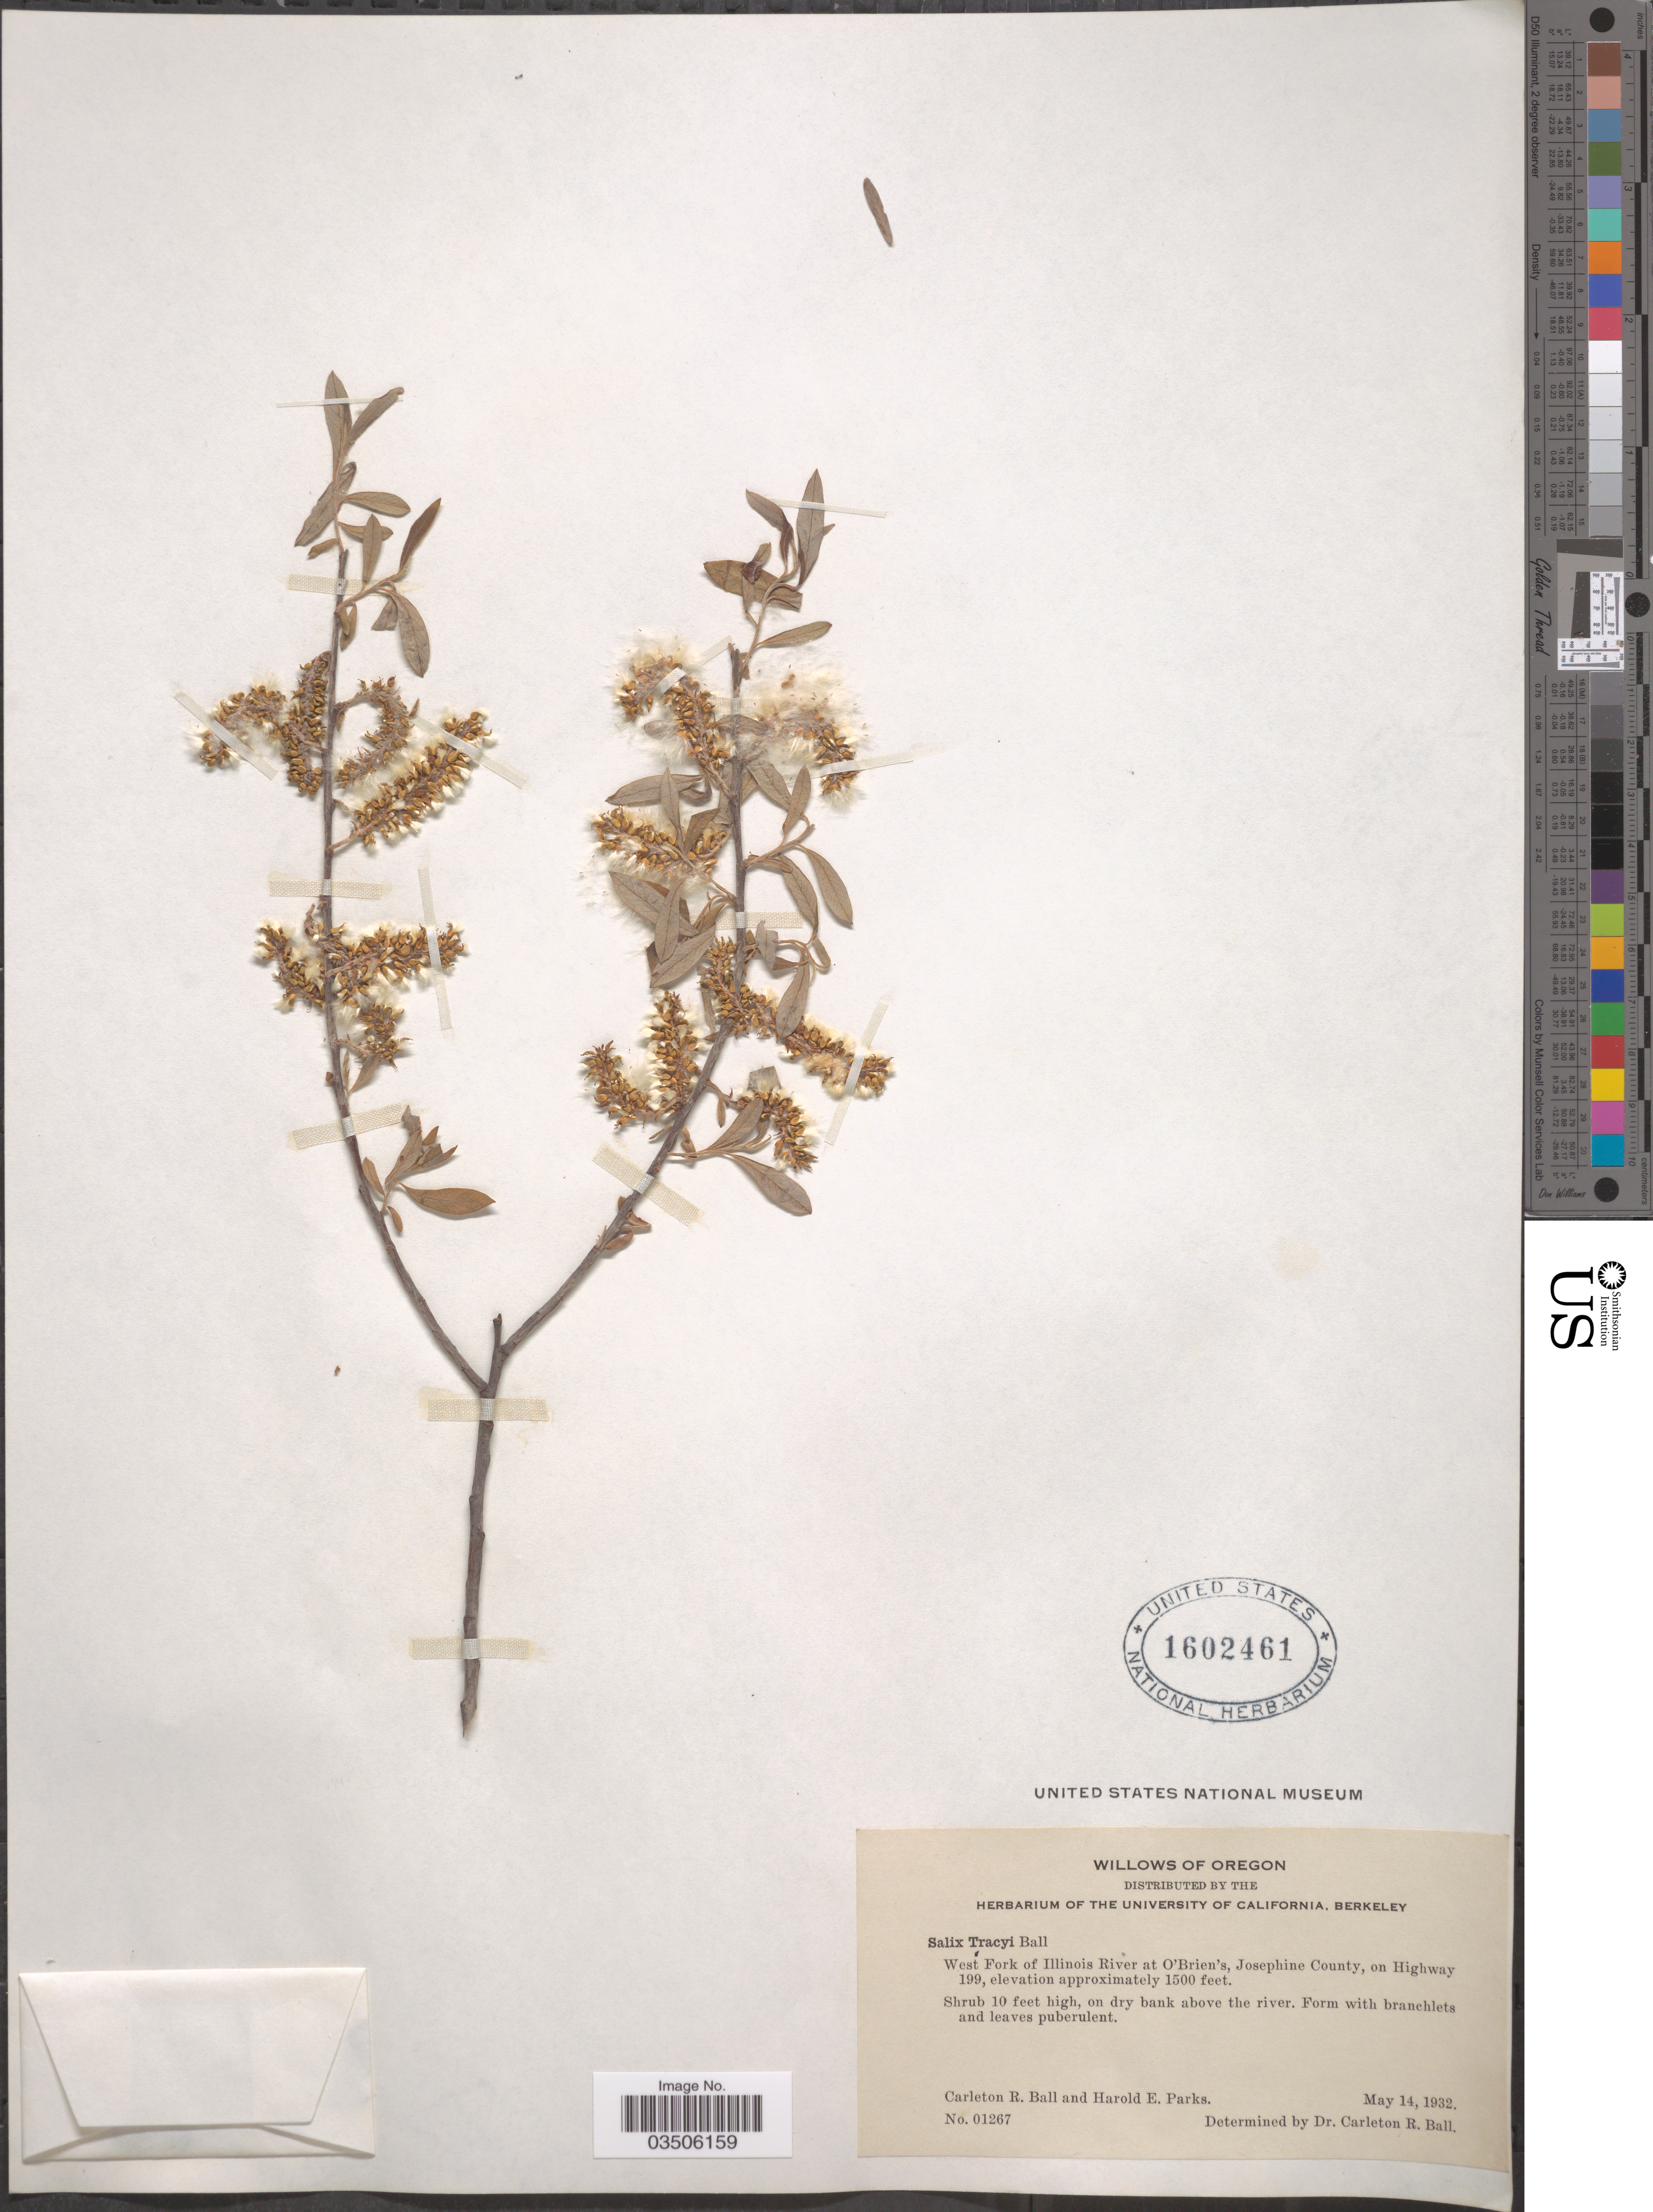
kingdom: Plantae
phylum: Tracheophyta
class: Magnoliopsida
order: Malpighiales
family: Salicaceae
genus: Salix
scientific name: Salix tracyi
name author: C.R. Ball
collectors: R. H. Ball & H. E. Parks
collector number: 01267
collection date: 1932-05-14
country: United States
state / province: Oregon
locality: West Fork of Illinois River at O'Brien's, Josephine County, on Highway 199.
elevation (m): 457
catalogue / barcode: US 1602461